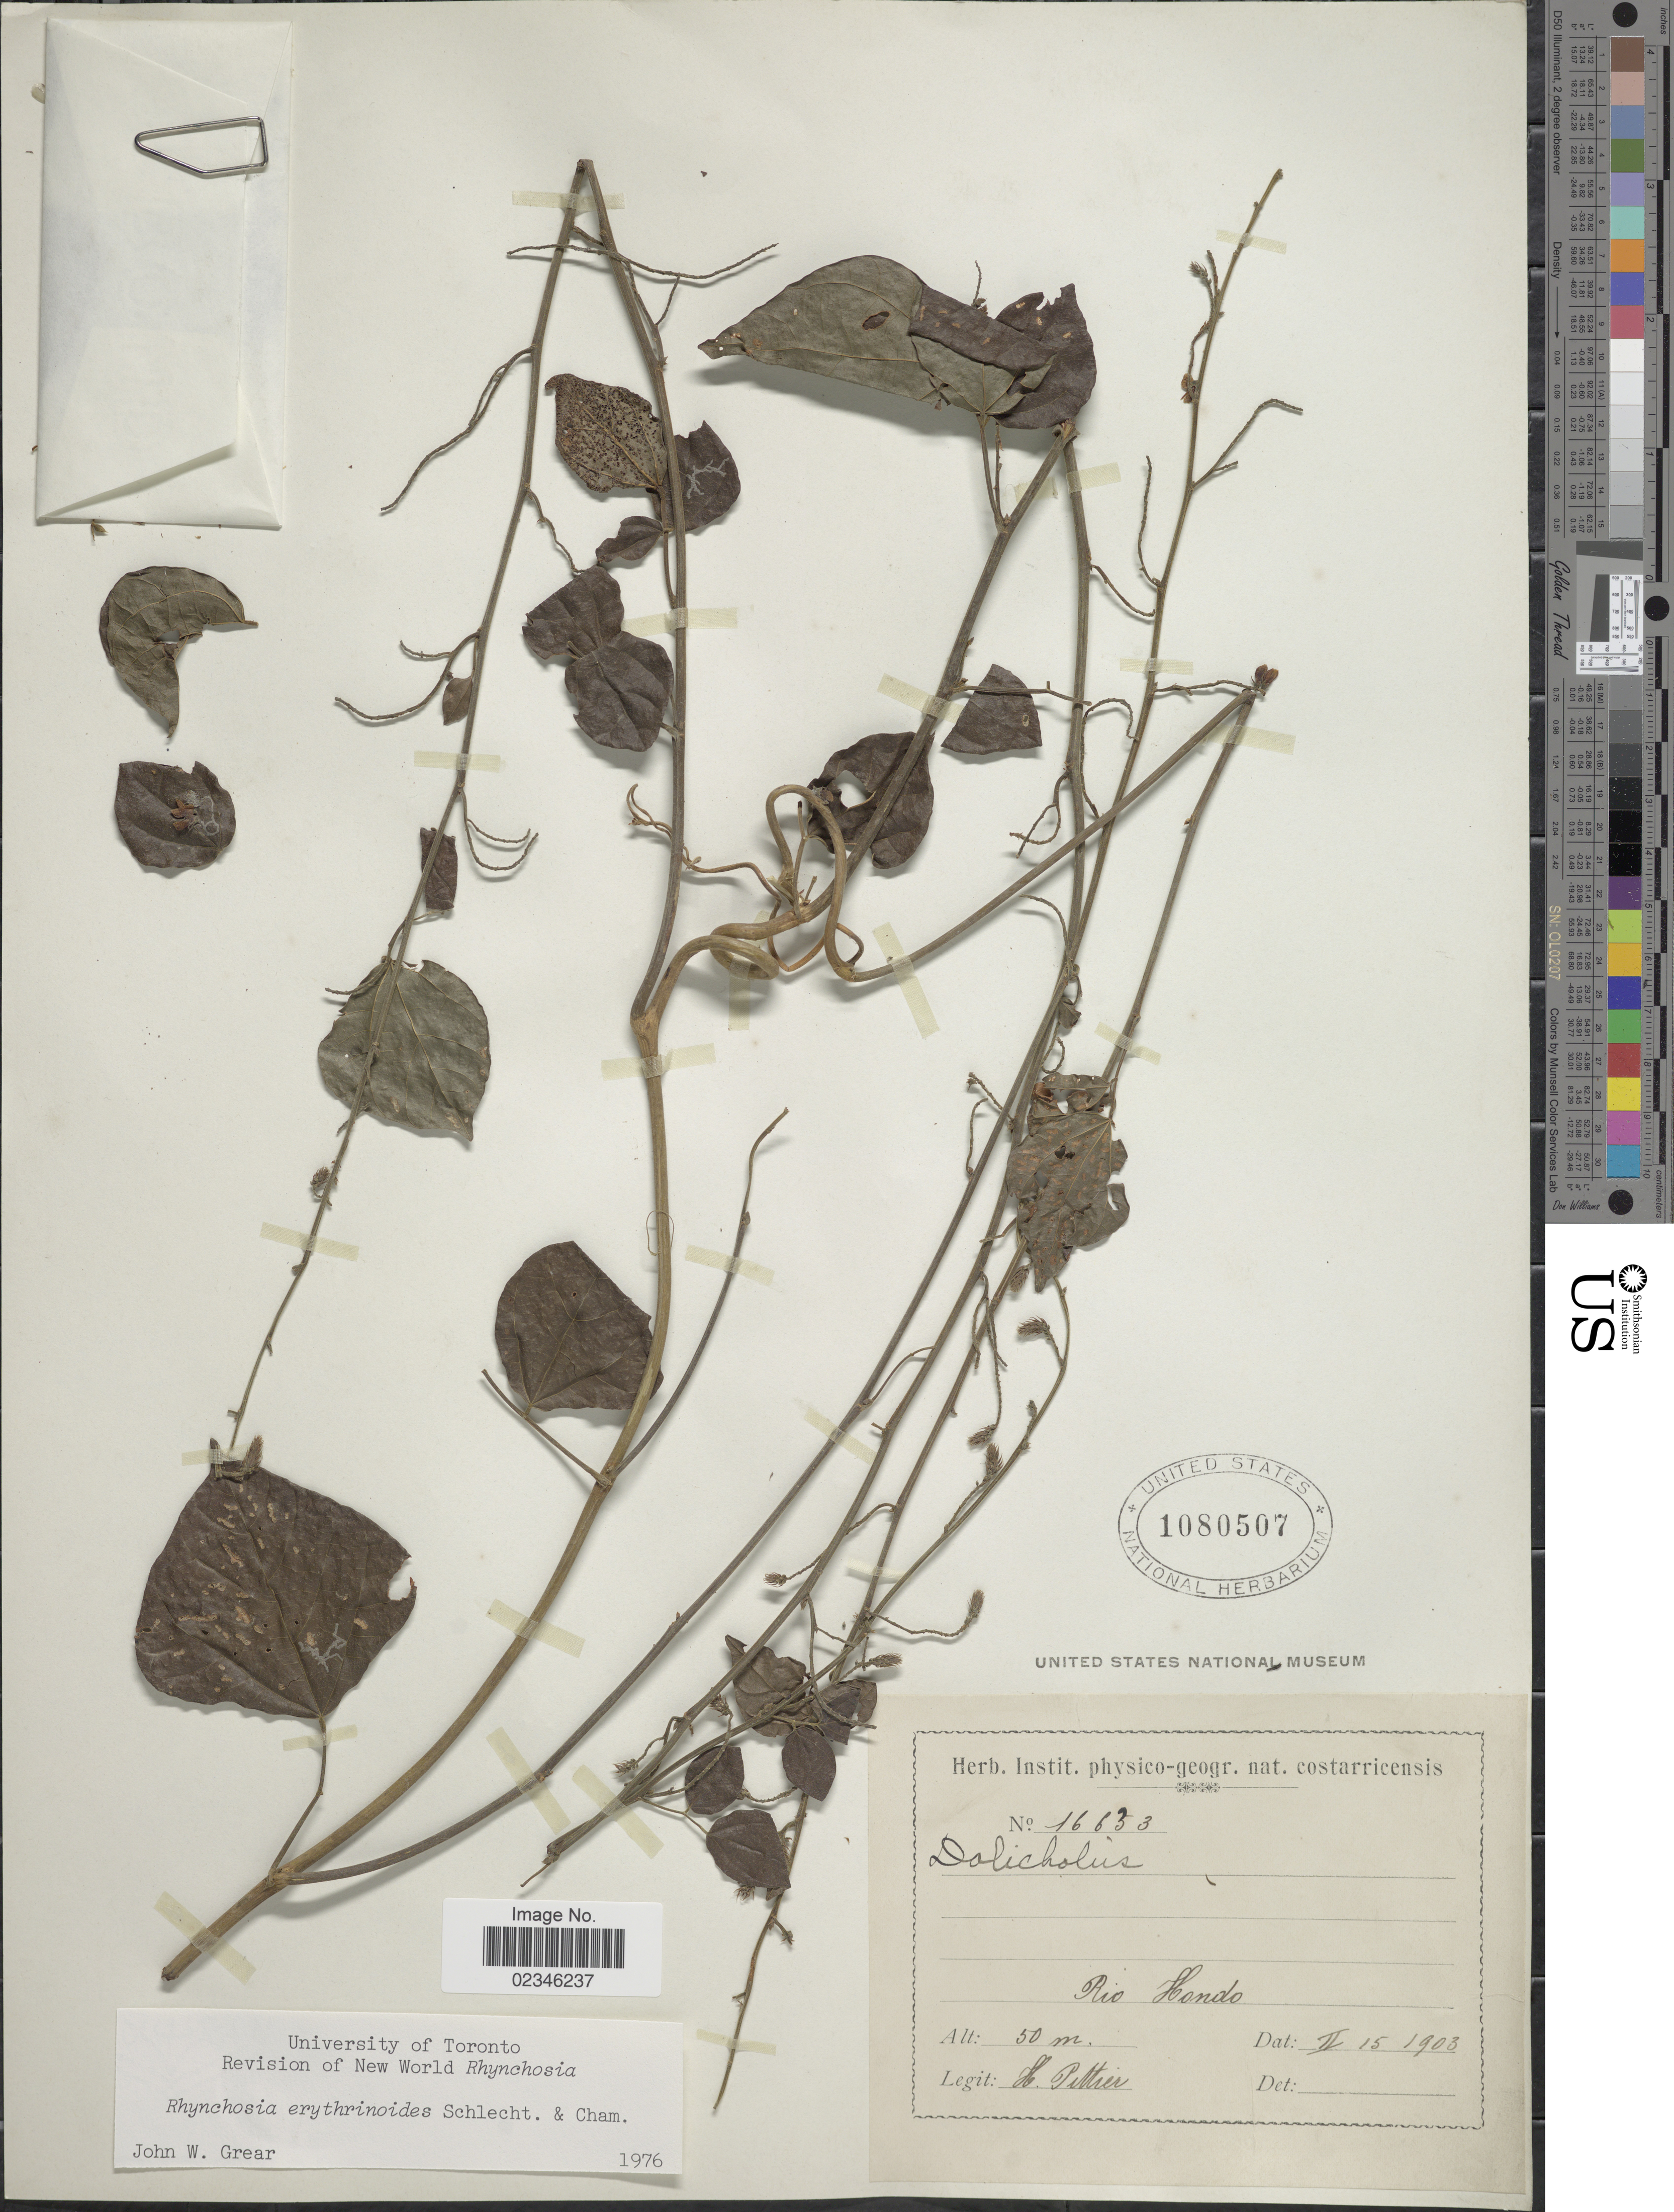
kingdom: Plantae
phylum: Tracheophyta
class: Magnoliopsida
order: Fabales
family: Fabaceae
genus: Rhynchosia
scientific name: Rhynchosia erythrinoides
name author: Schltdl. & Cham.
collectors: H. F. Pittier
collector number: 16653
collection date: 1903-02-15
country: Panama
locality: Rio Hondo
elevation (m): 50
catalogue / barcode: US 1080507